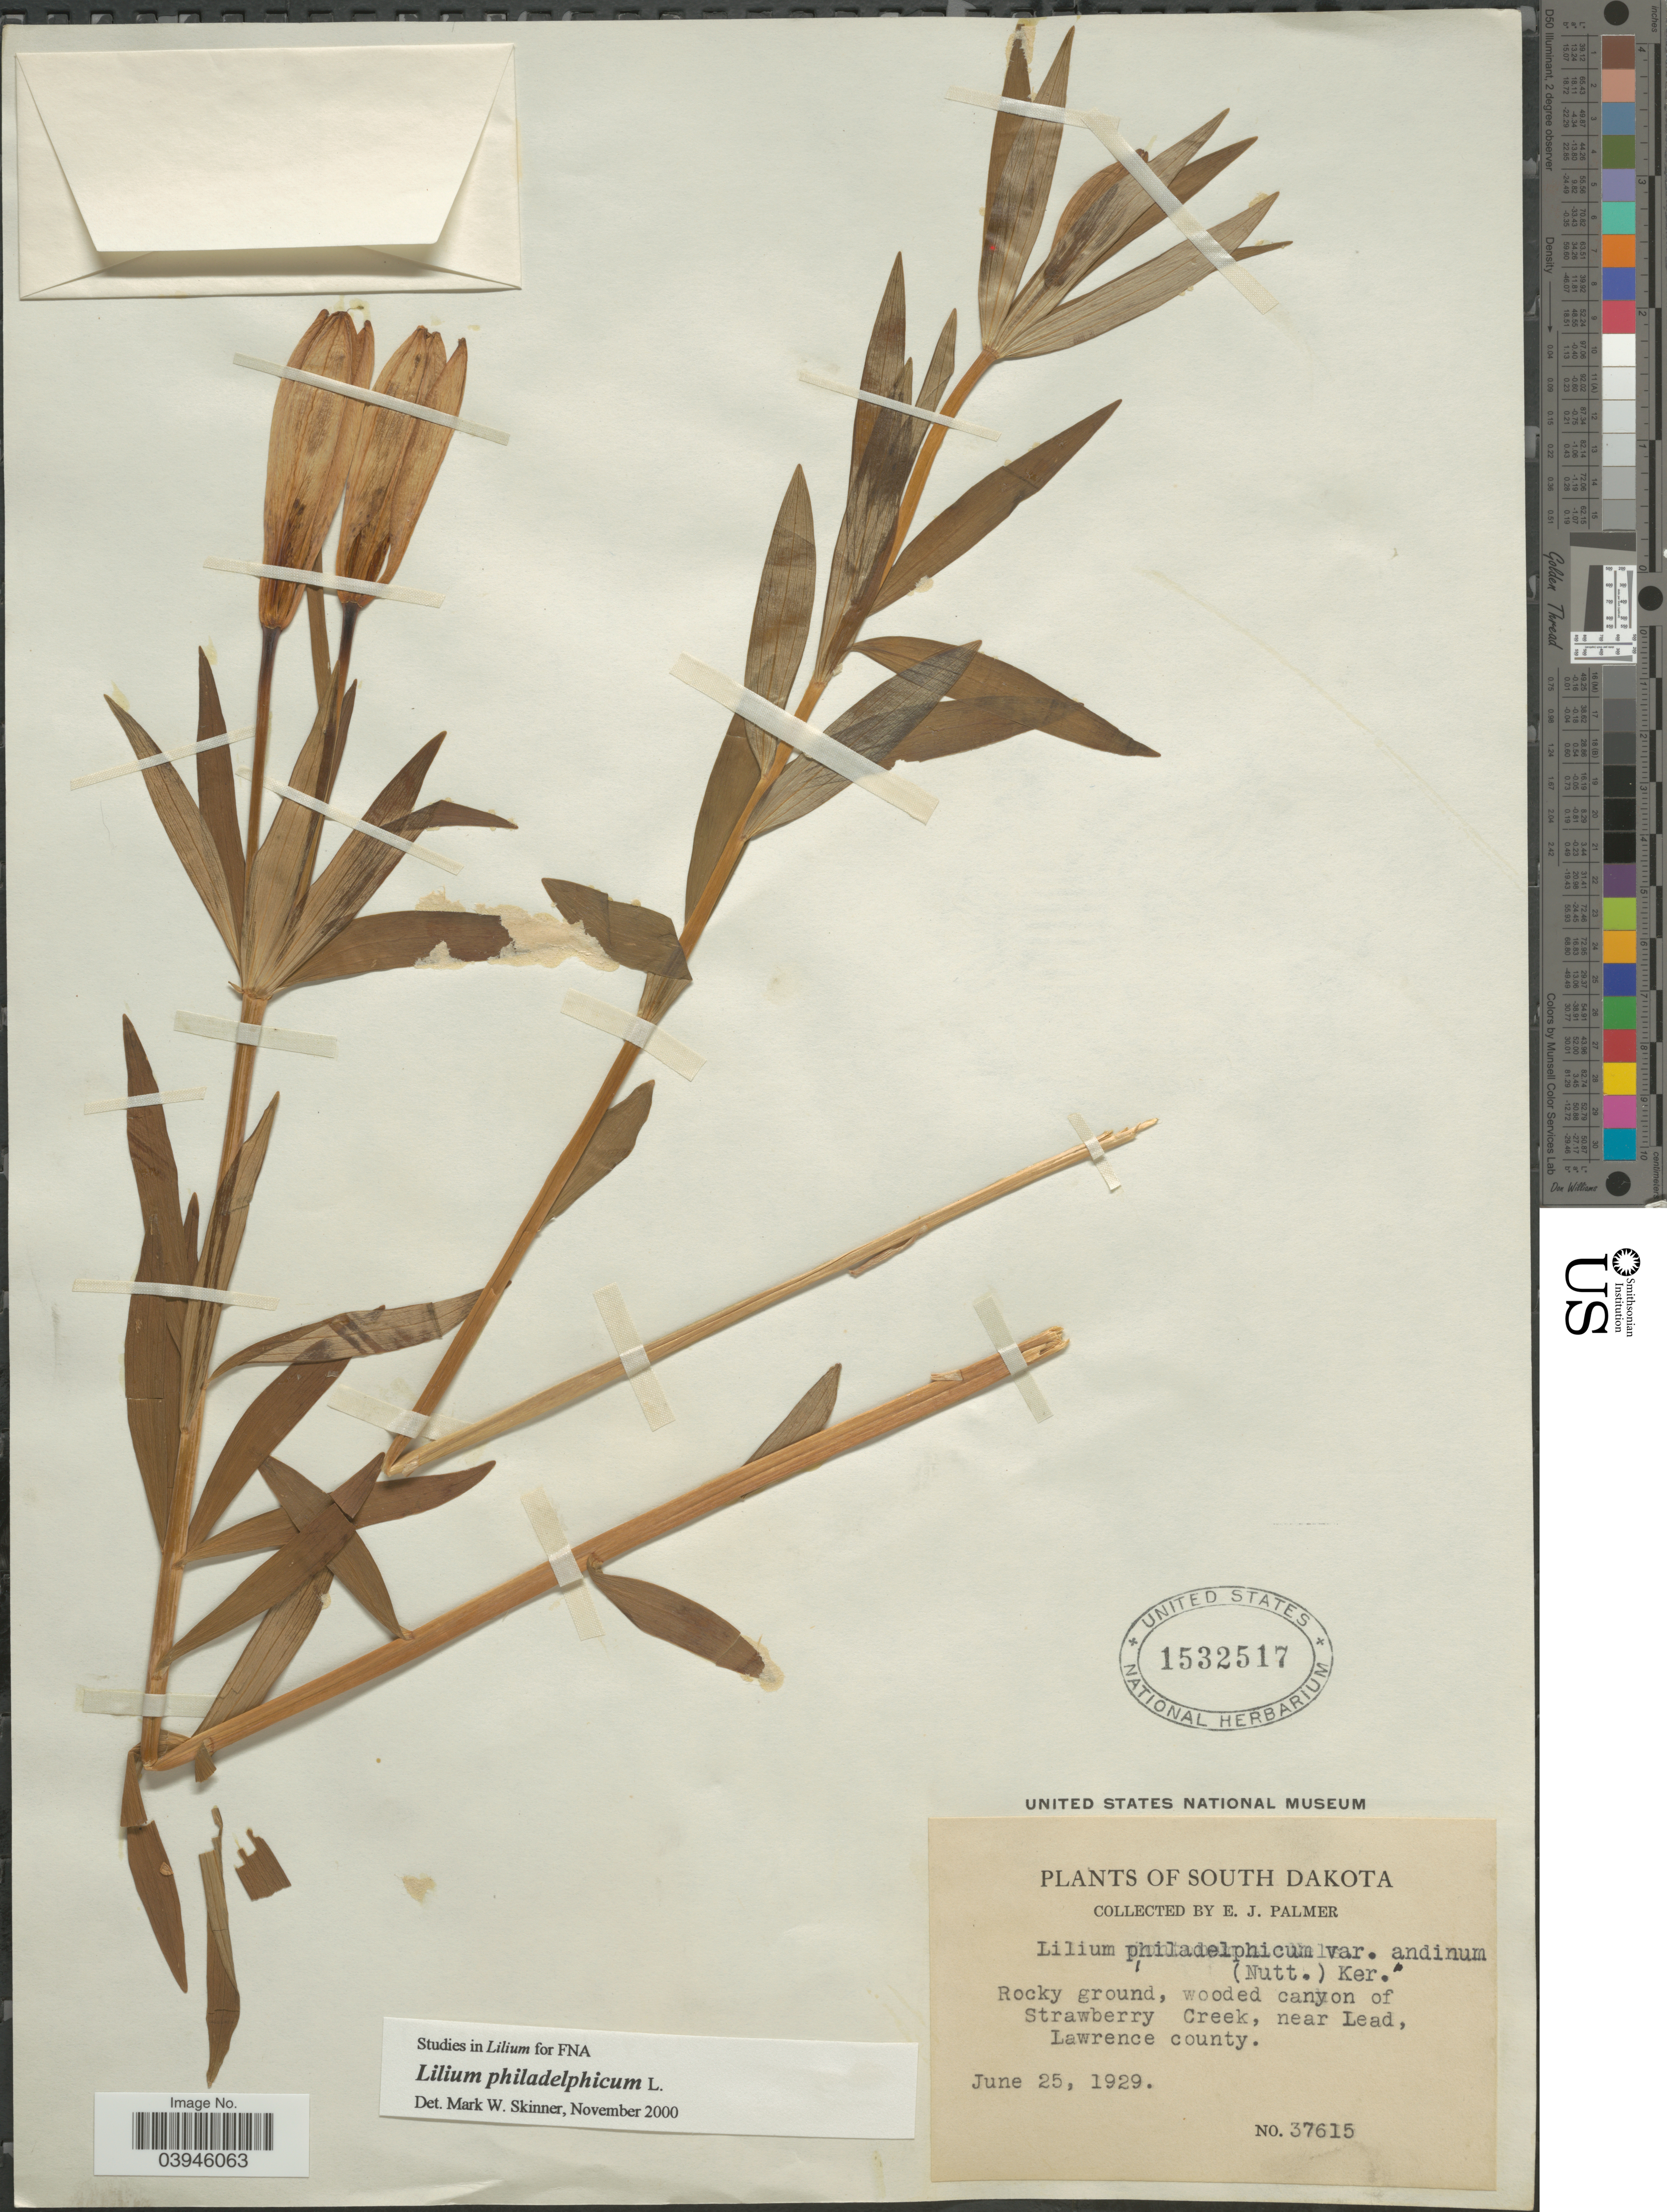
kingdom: Plantae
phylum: Tracheophyta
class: Liliopsida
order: Liliales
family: Liliaceae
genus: Lilium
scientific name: Lilium philadelphicum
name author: L.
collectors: E. J. Palmer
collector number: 37615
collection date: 1929-06-25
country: United States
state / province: South Dakota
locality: Rocky ground, wooded canyon of Strawberry Creek, near Lead, Lawrence County.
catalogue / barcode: US 1532517